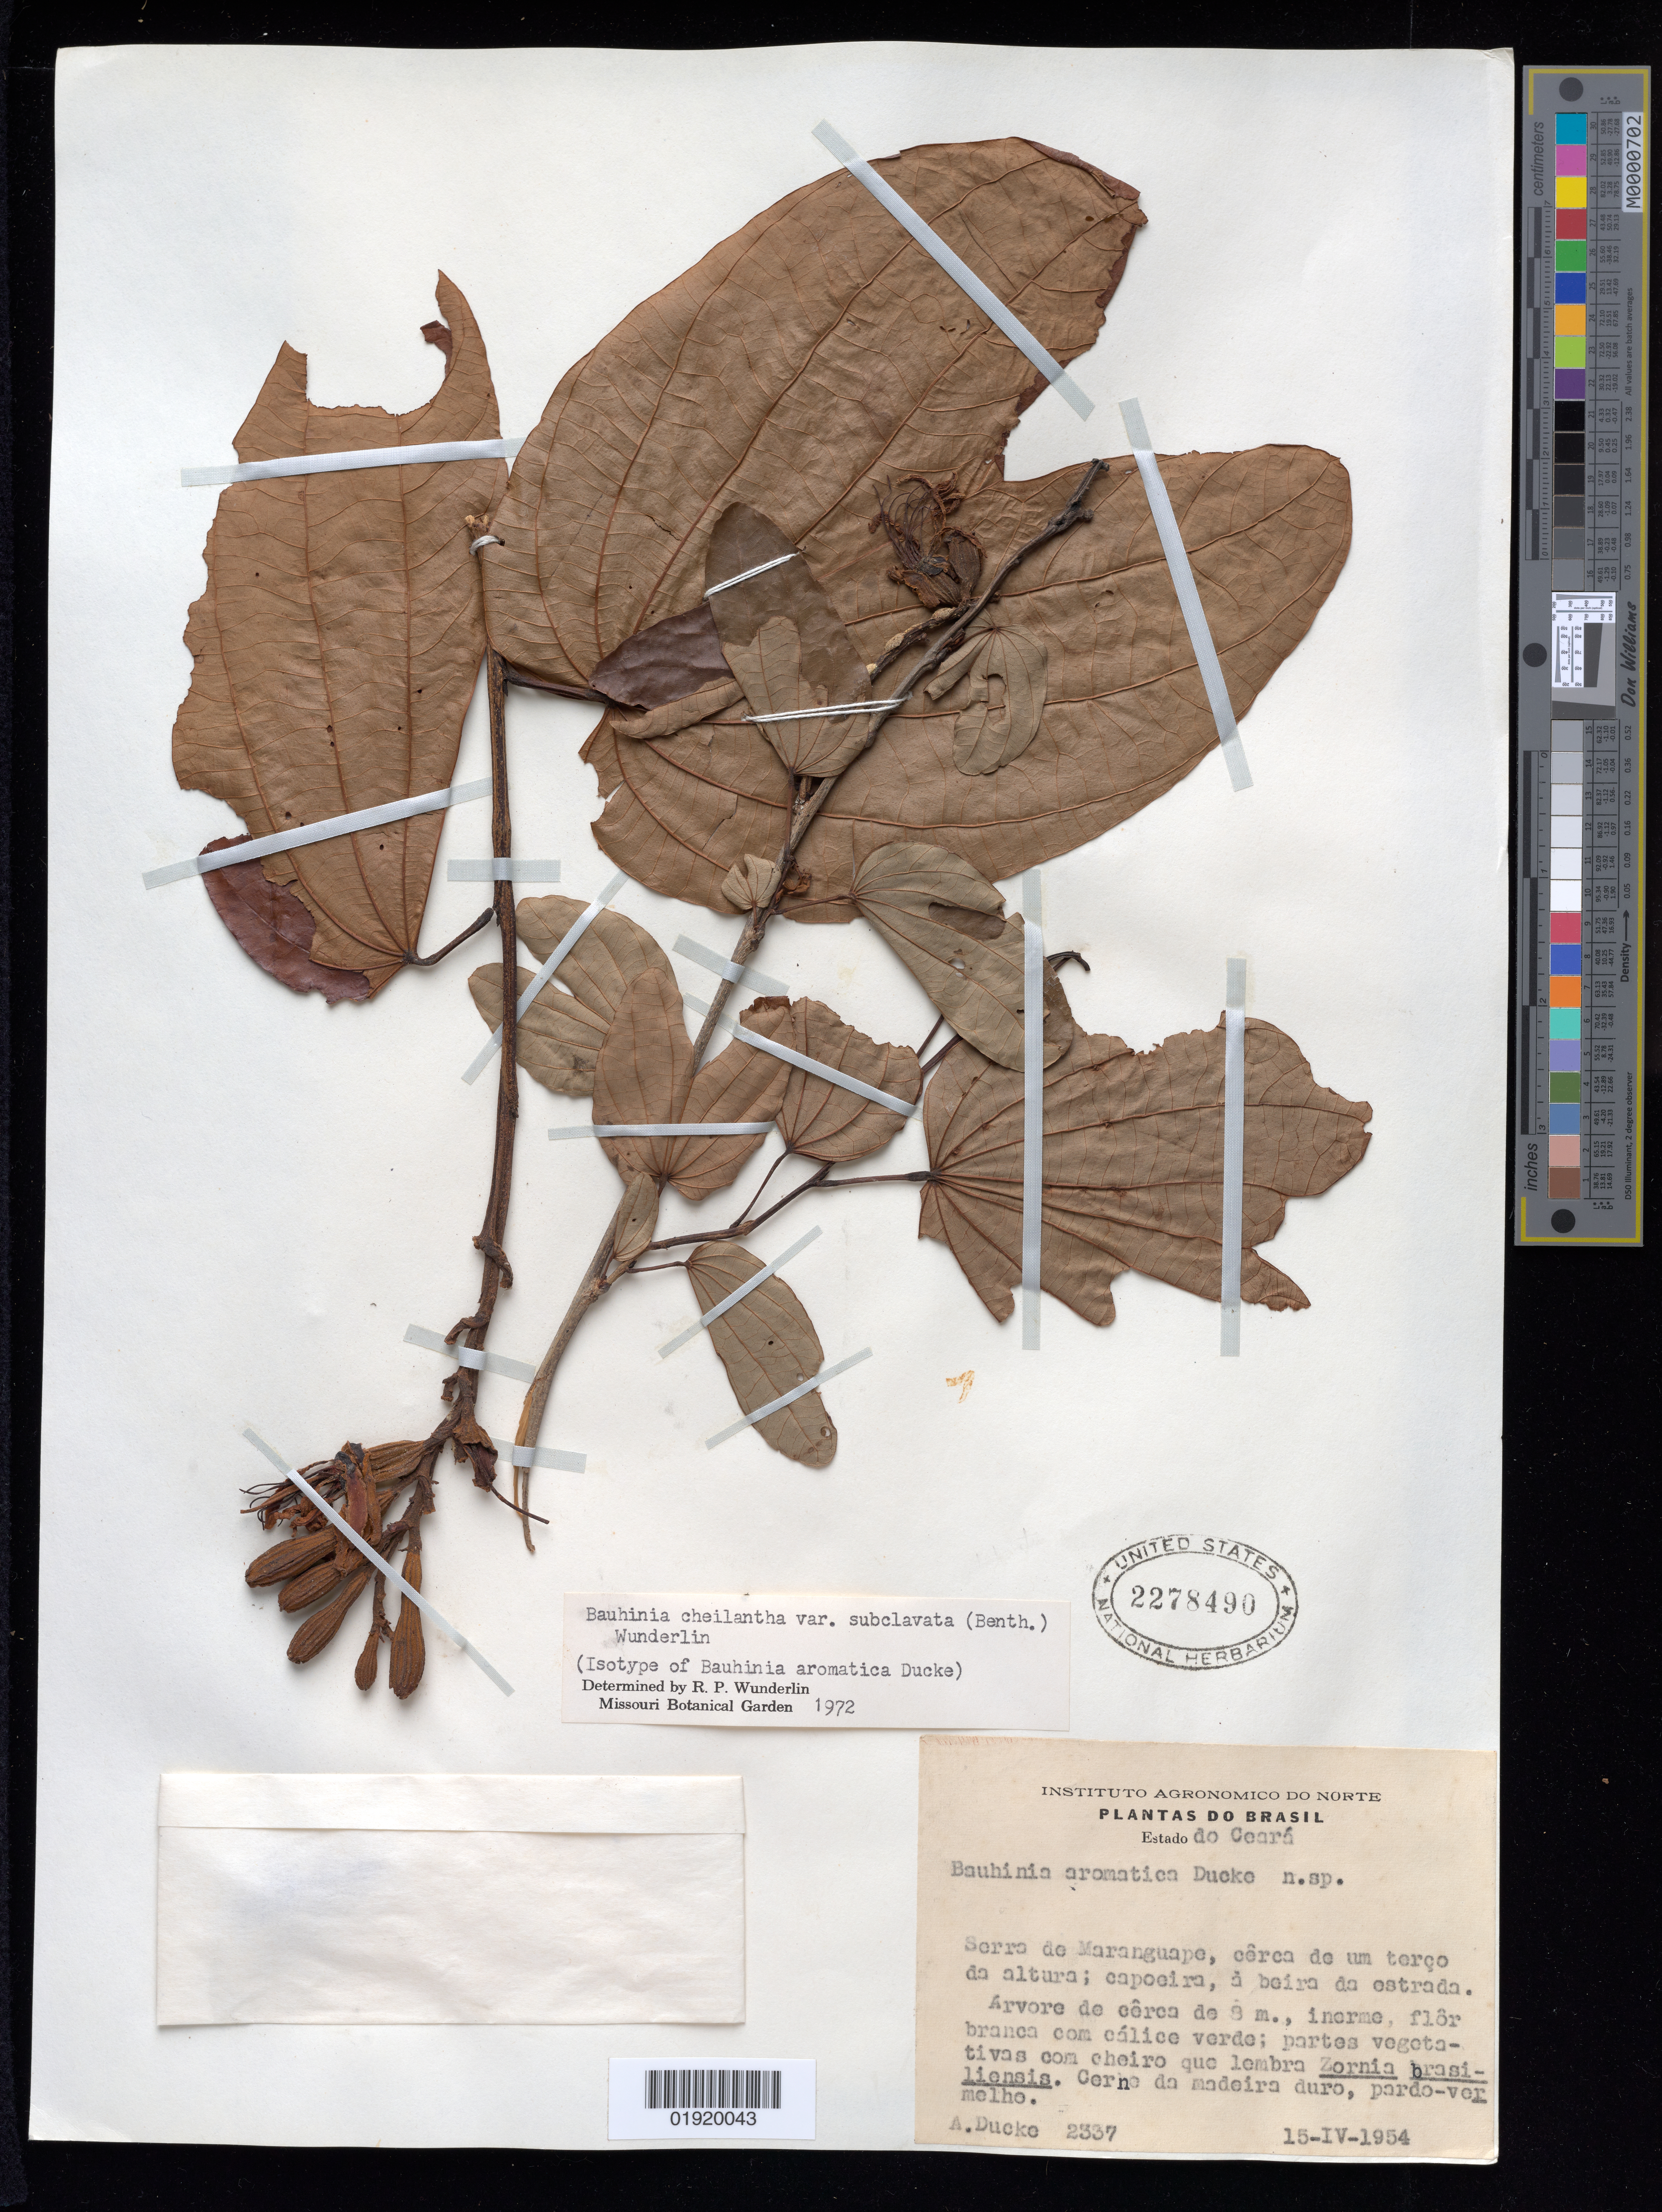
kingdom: Plantae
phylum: Tracheophyta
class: Magnoliopsida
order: Fabales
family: Fabaceae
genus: Bauhinia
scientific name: Bauhinia aromatica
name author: Ducke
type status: Isolectotype; Isosyntype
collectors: A. Ducke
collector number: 2337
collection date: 1954-04-15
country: Brazil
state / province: Ceará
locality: Estado do Ceará, Serra de Maranguape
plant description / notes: Annotated by R.P. Wunderlin (1972) as "isotype" but Ducke 2337 consists of collections made on 2 different dates (syntypes).; Annotated by R.P. Wunderlin (1972) as Bauhinia cheilantha var. subclavata (Benth.) Wunderlin, apparently an ined. combination never published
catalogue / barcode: US 2278490